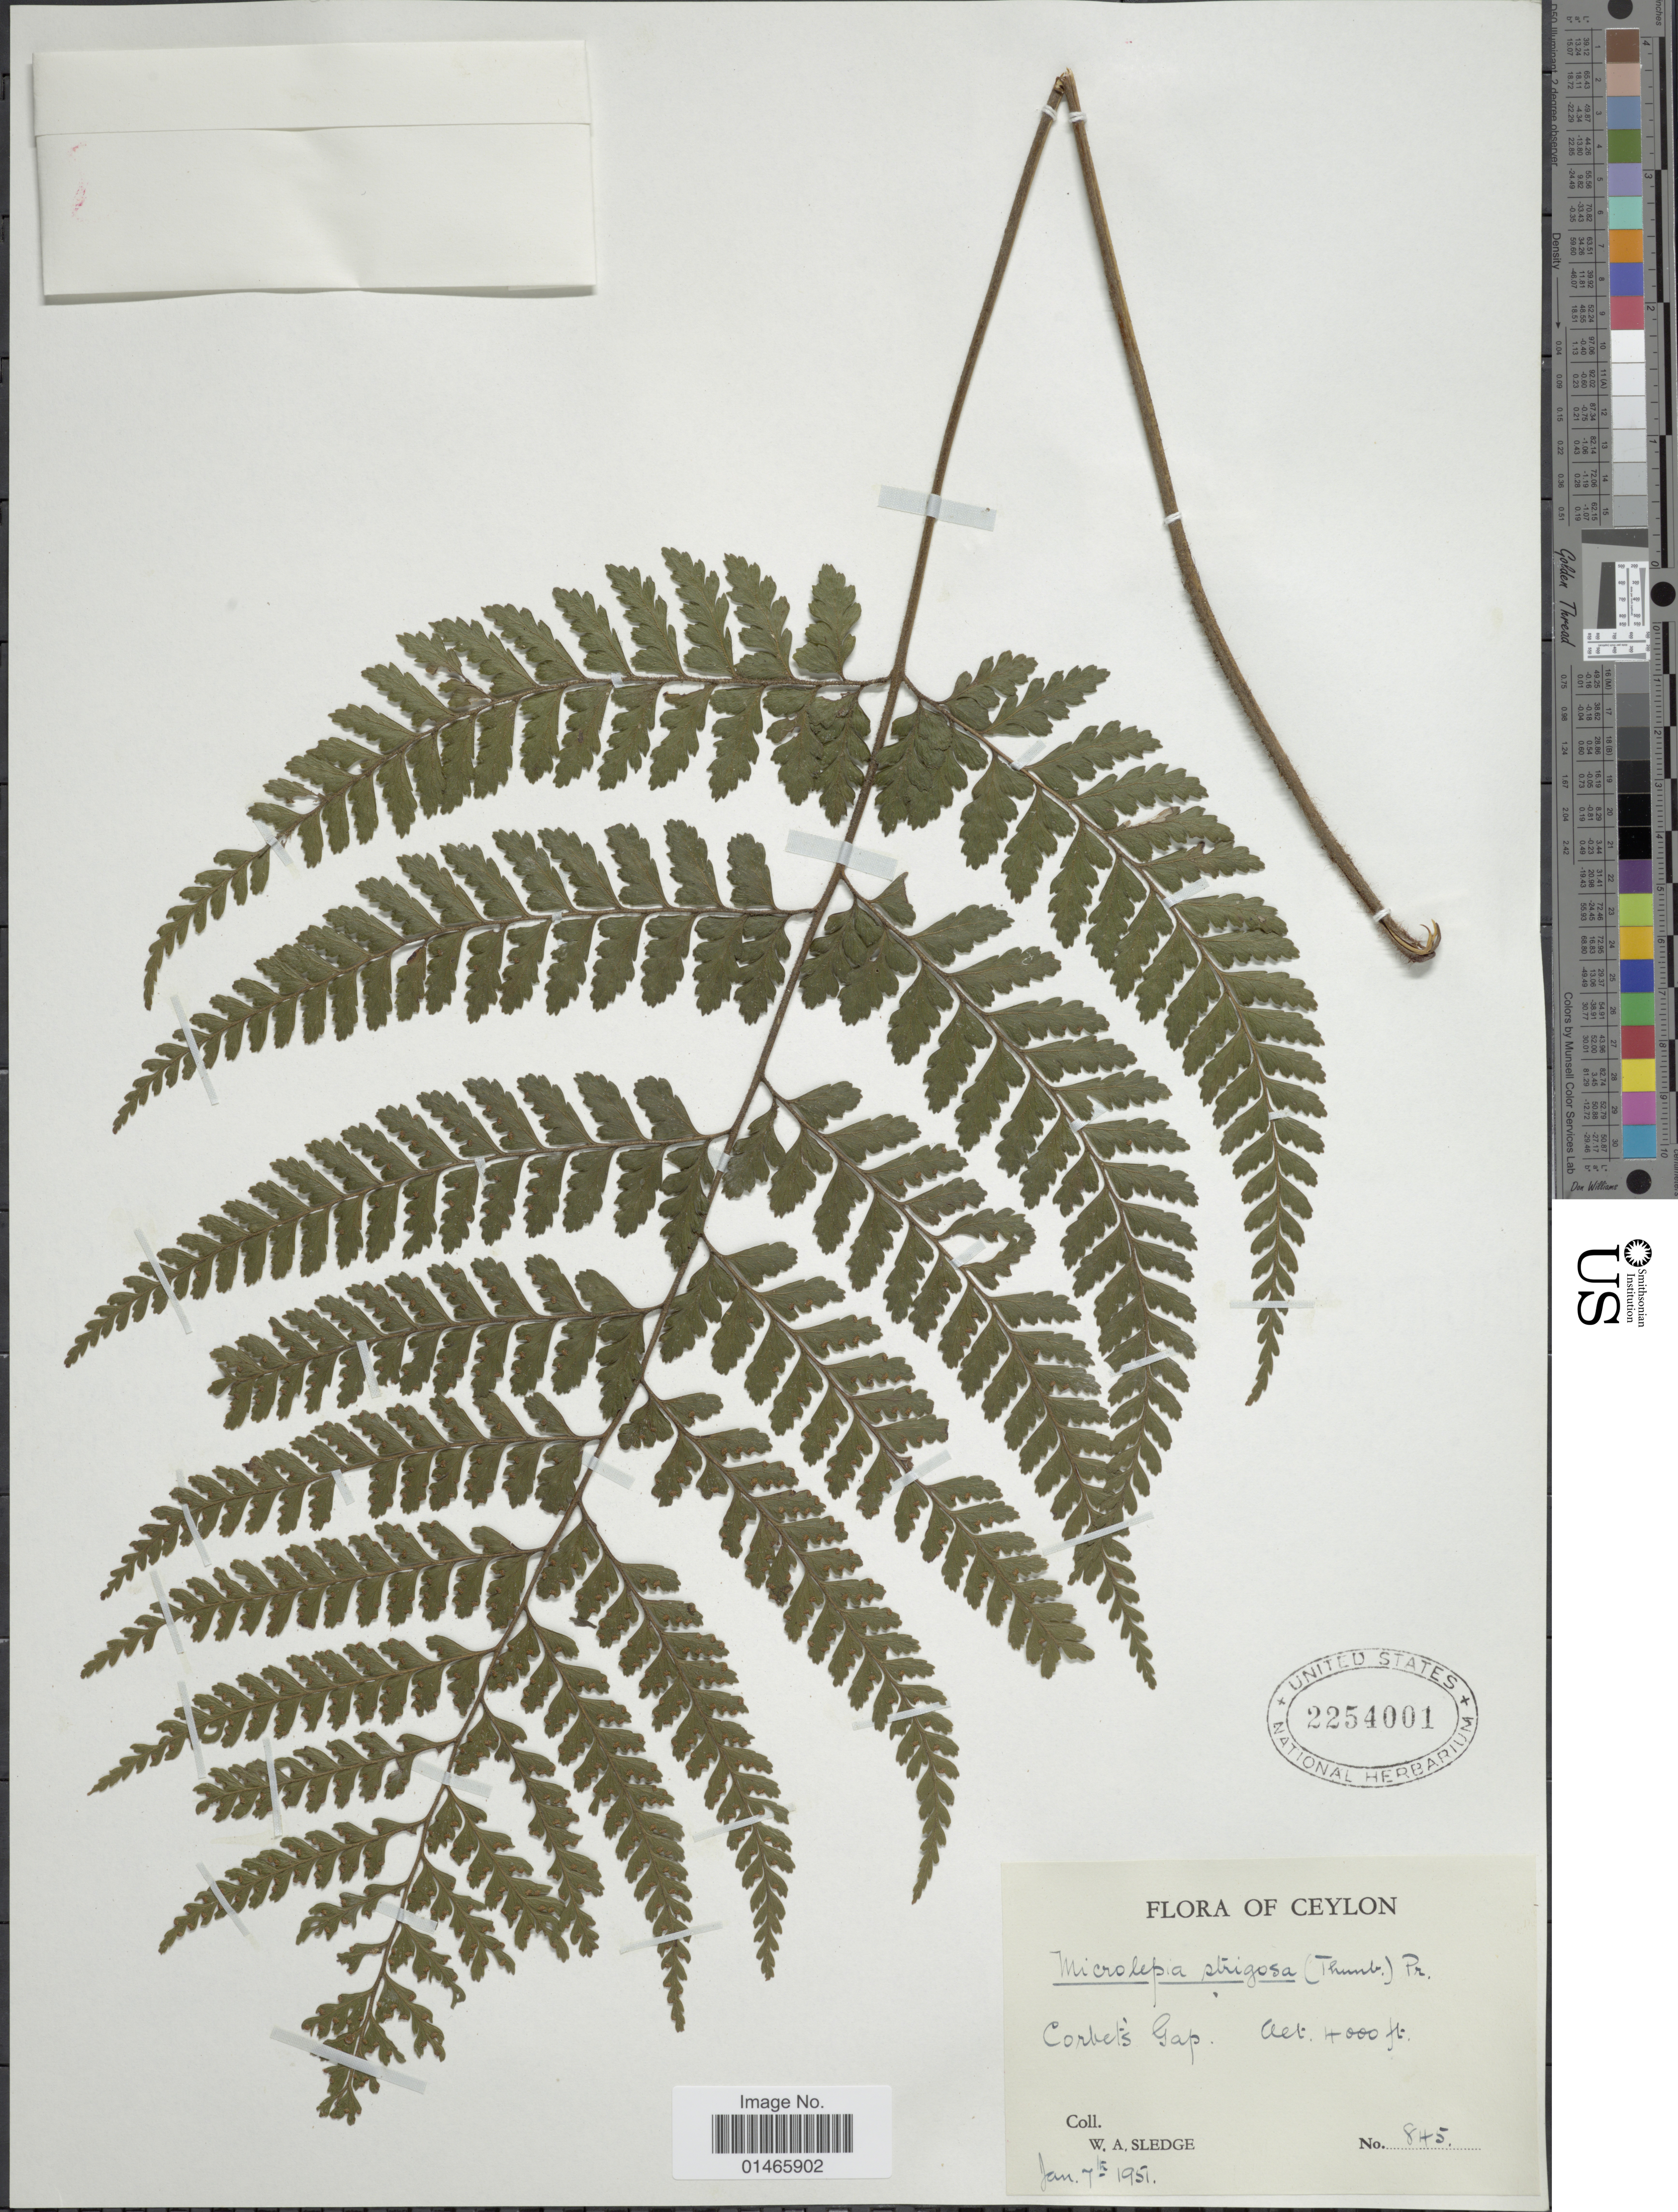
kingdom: Plantae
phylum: Tracheophyta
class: Polypodiopsida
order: Polypodiales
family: Dennstaedtiaceae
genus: Microlepia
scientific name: Microlepia strigosa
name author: (Thunb.) J. Presl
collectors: W. A. Sledge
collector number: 845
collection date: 1951-01-07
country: Sri Lanka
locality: Ceylon, Corbetis Gap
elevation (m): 1219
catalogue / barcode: US 2254001